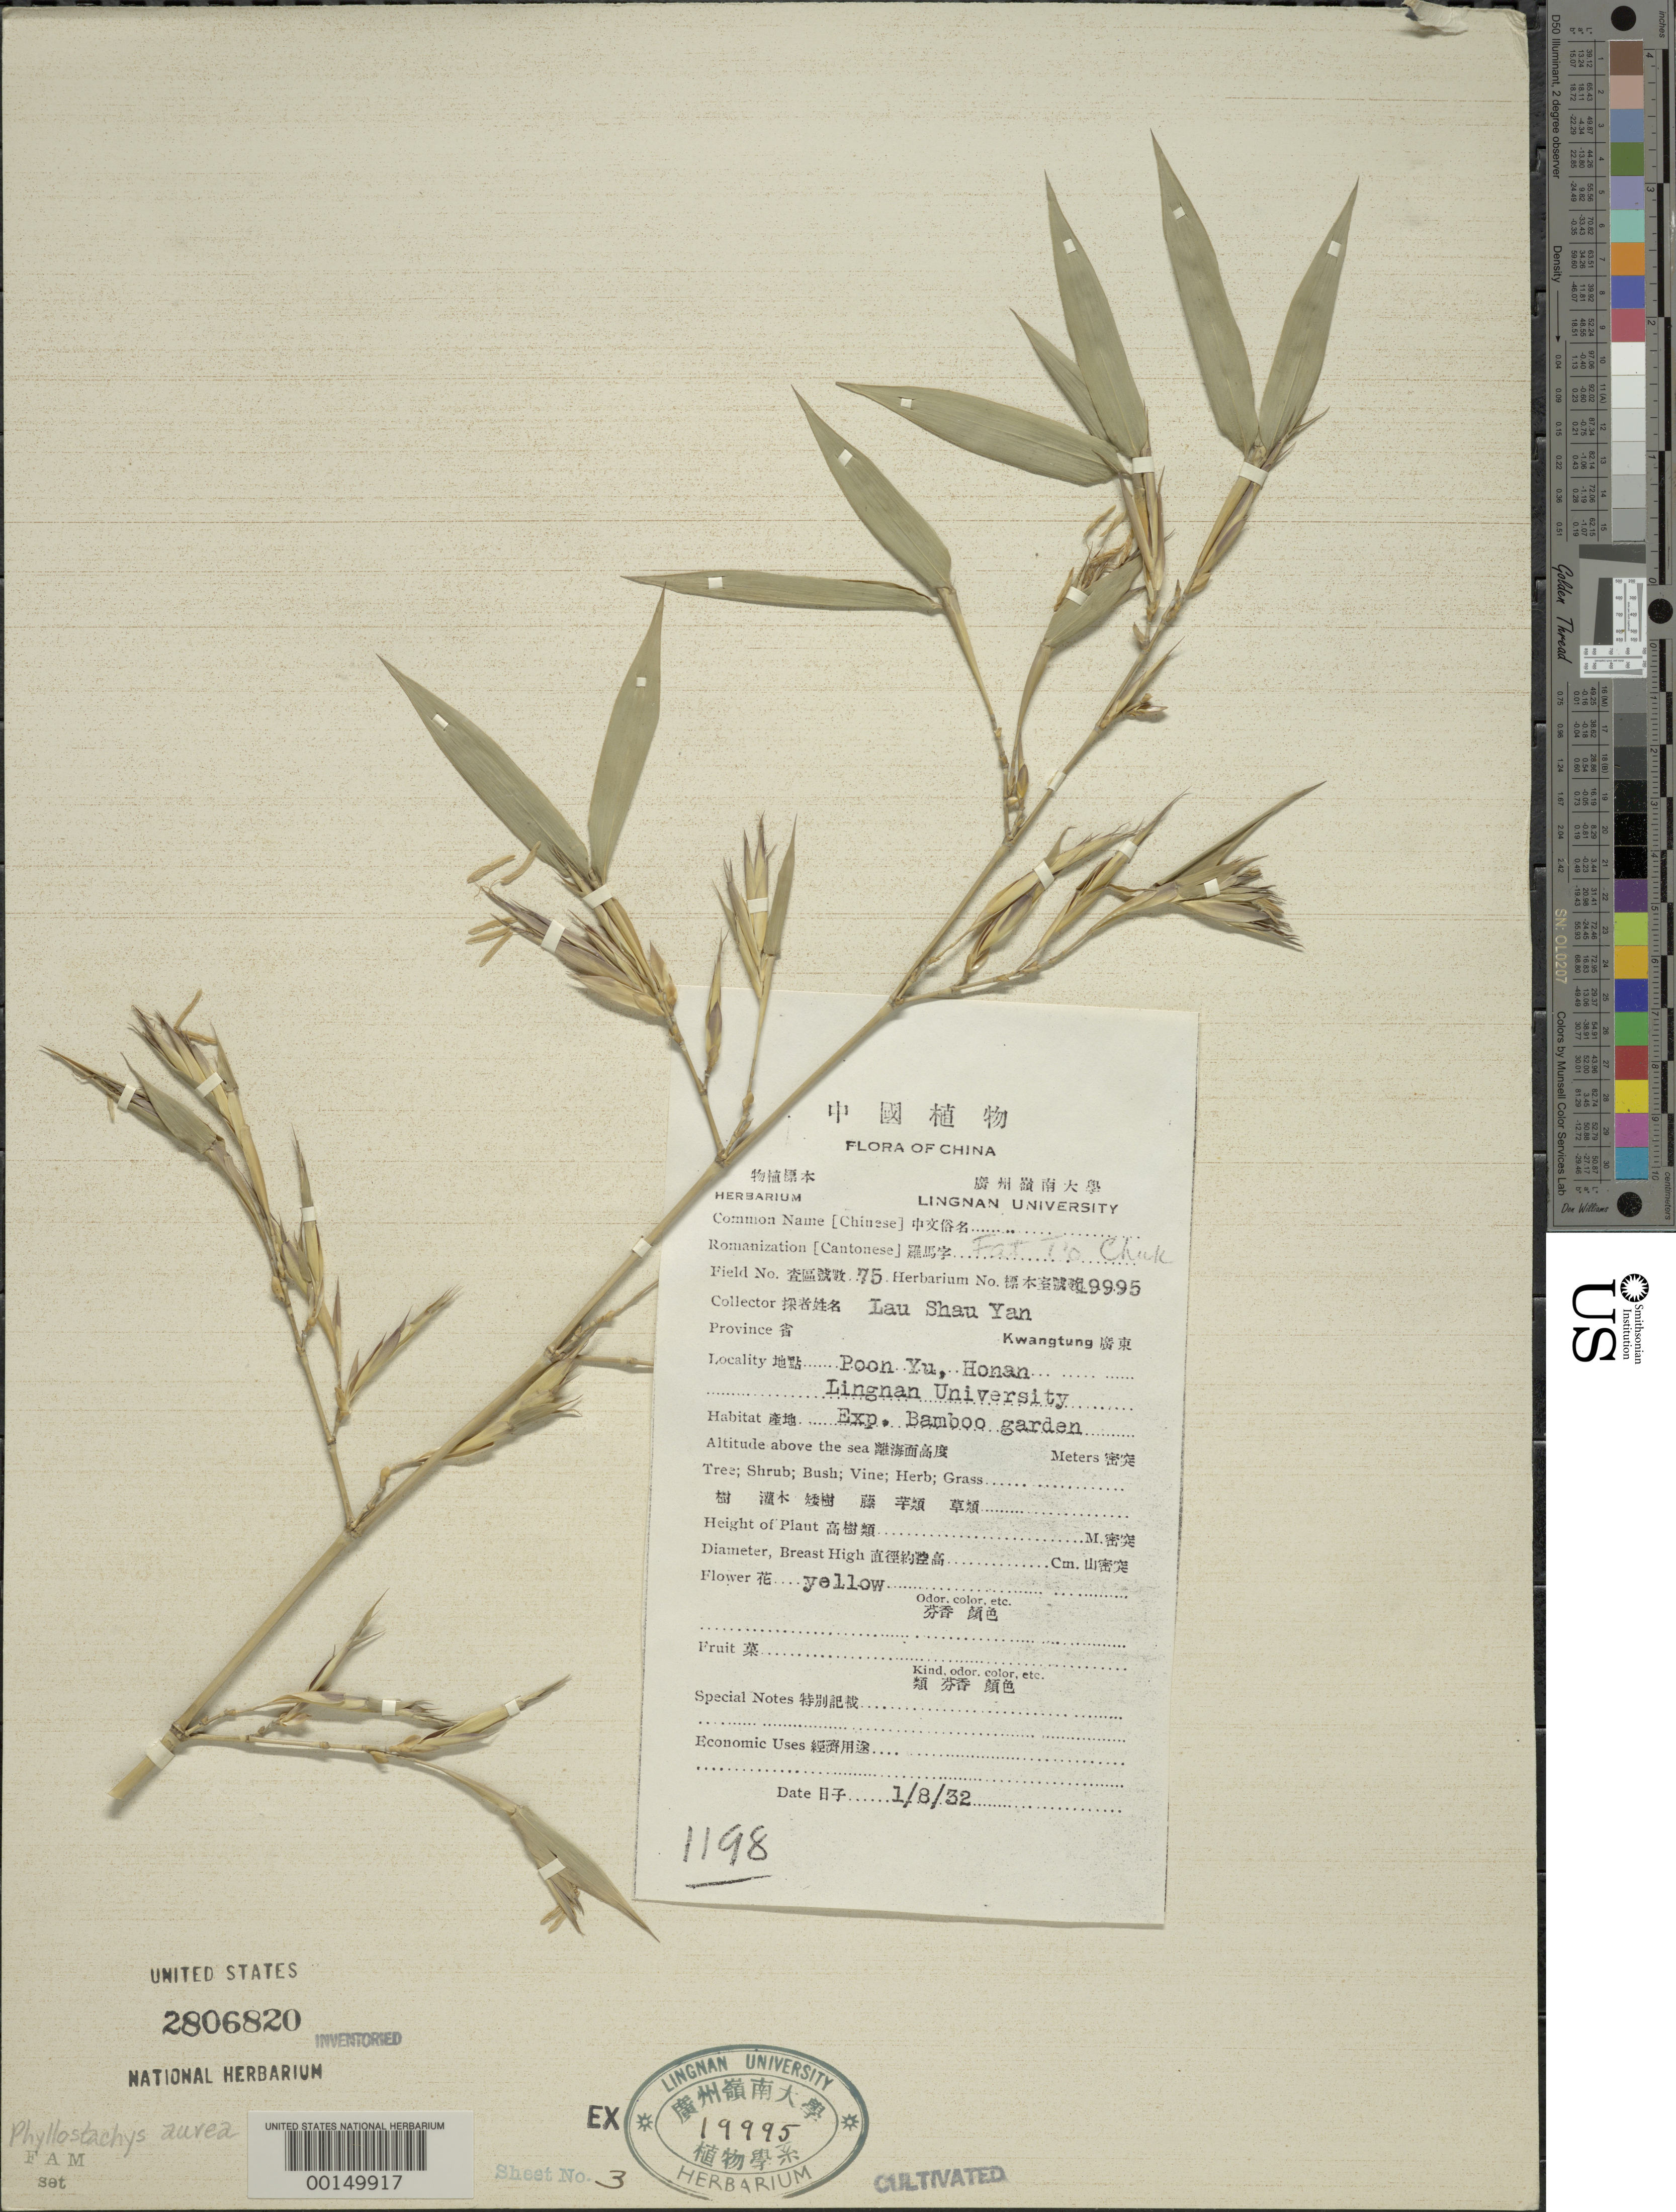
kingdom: Plantae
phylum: Tracheophyta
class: Liliopsida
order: Poales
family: Poaceae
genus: Phyllostachys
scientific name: Phyllostachys aurea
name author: Rivière & C. Rivière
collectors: S. Y. Lau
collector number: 75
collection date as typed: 08 Jan 1932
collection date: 1932-01-08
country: China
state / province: Guangdong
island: Honam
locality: Honan, poon yu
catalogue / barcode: US 2806820